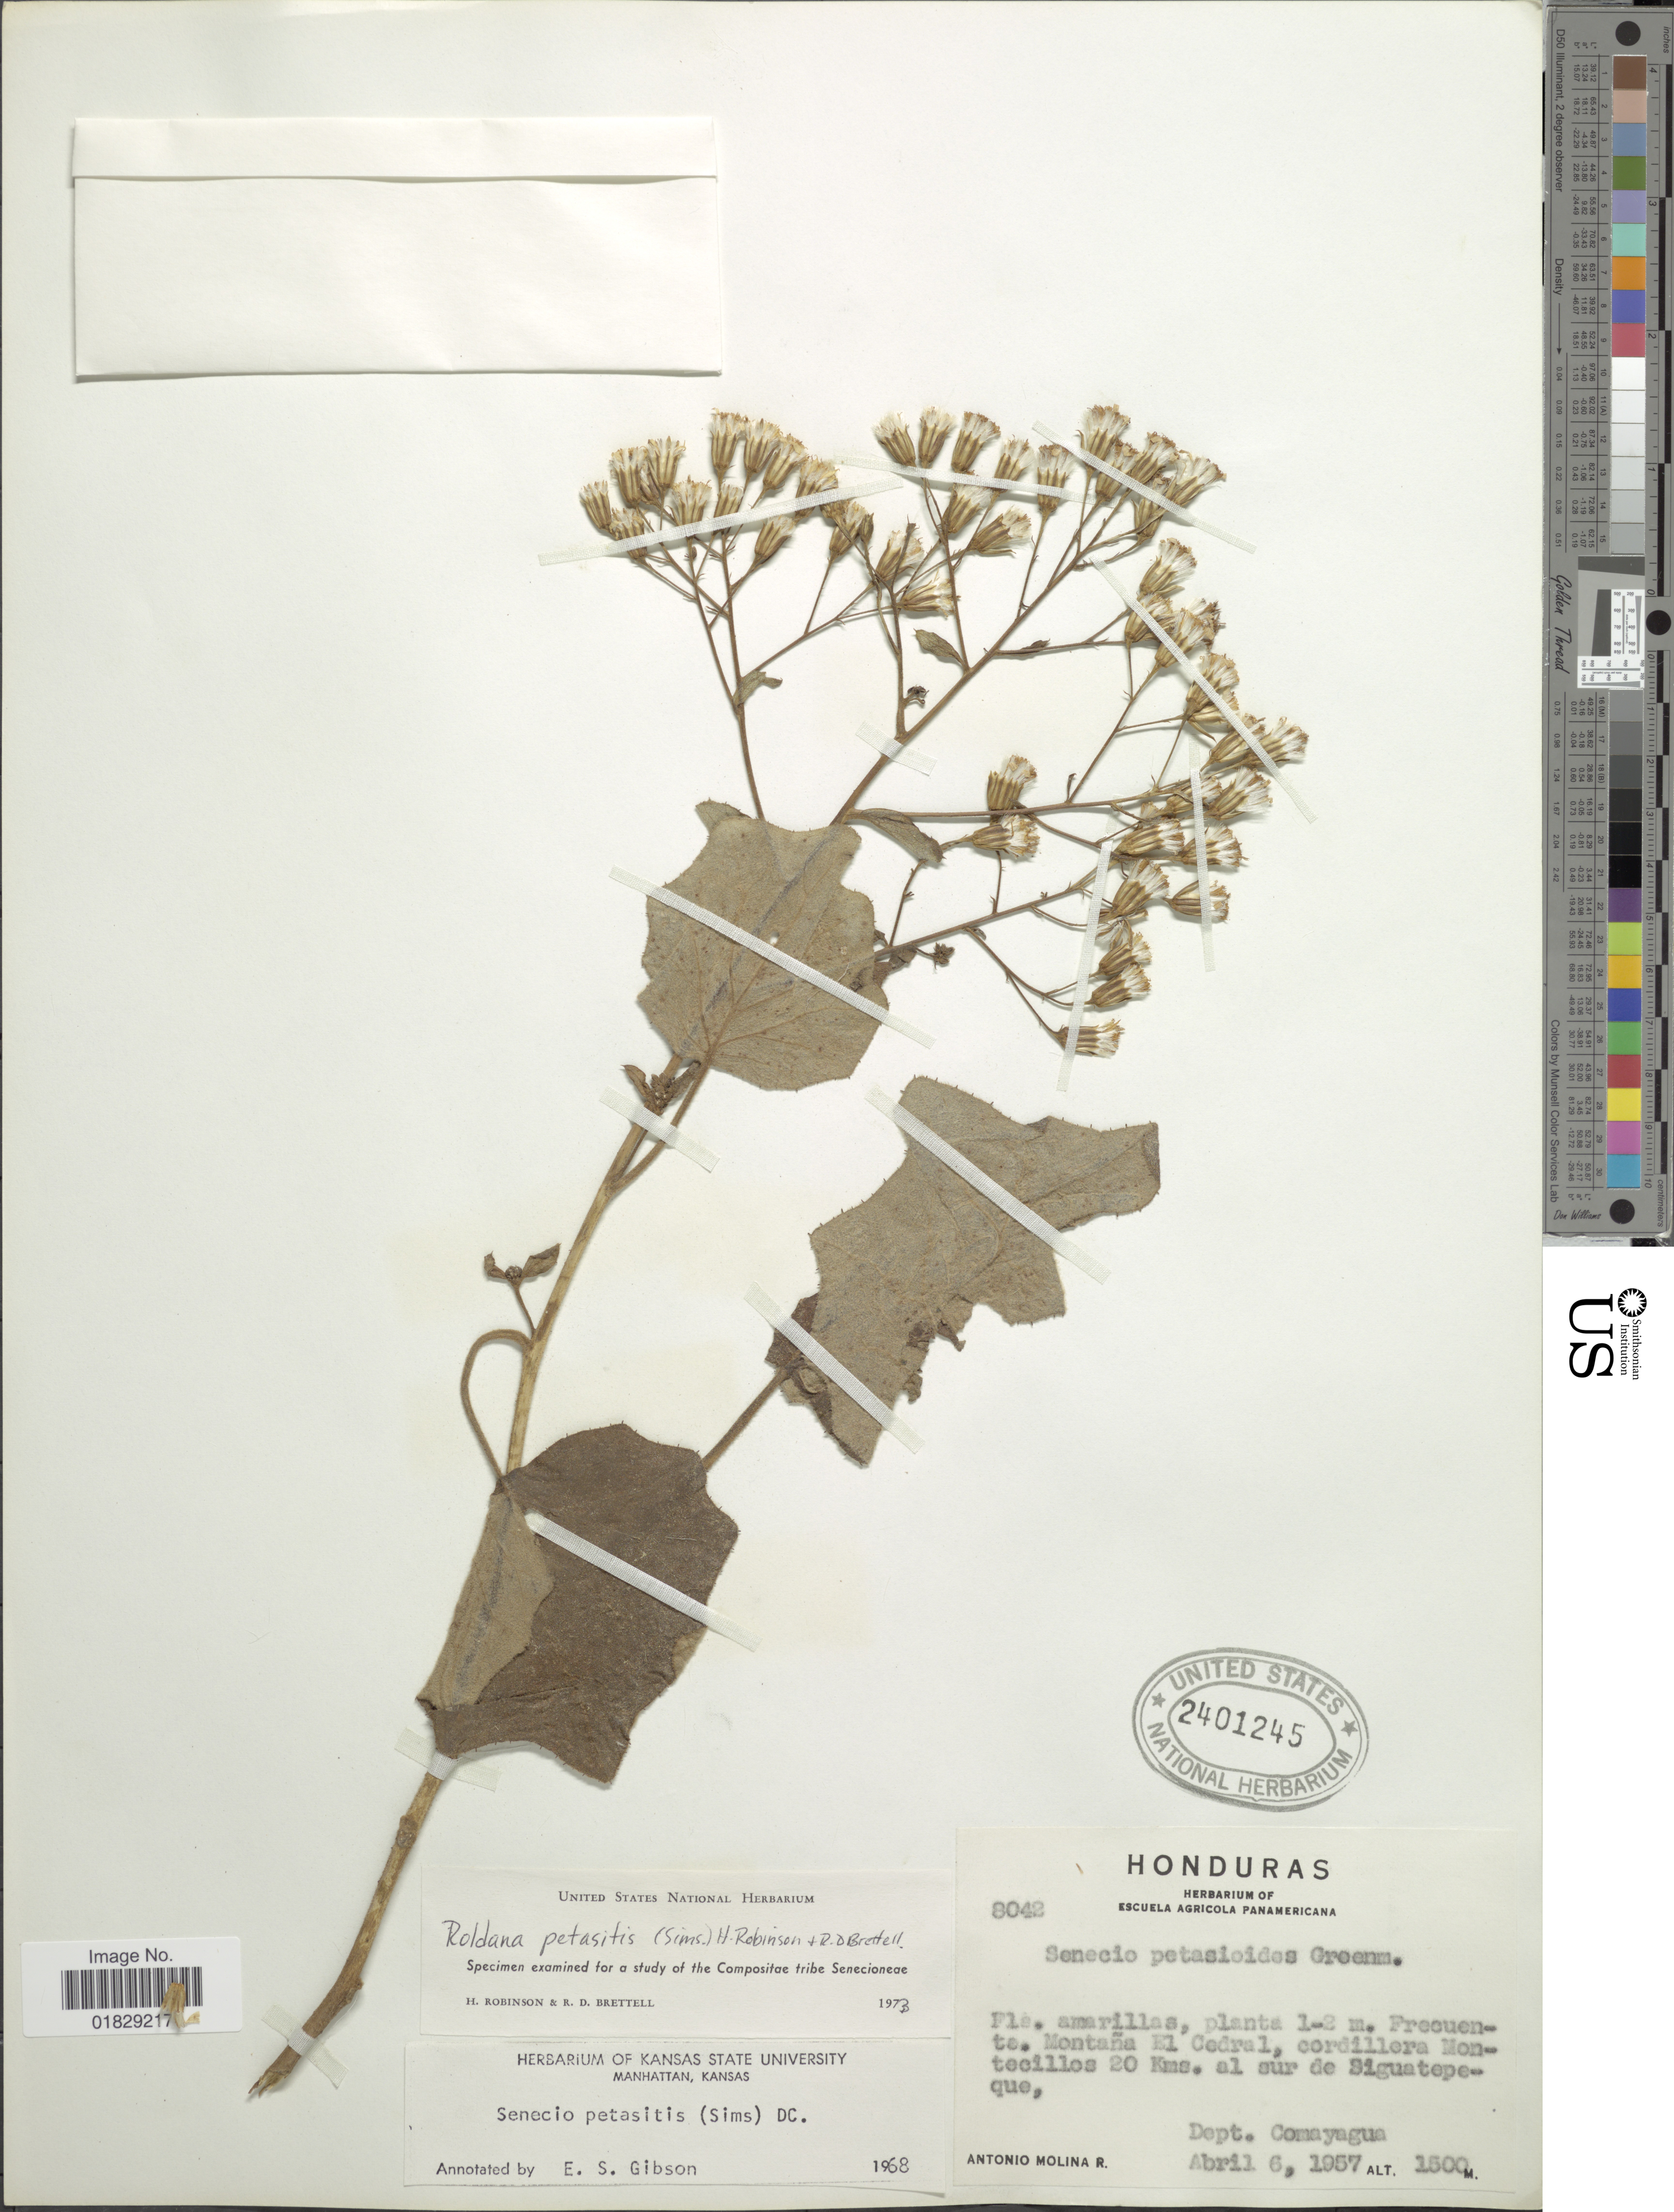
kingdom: Plantae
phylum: Tracheophyta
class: Magnoliopsida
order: Asterales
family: Asteraceae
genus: Roldana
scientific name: Roldana petasitis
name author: (Sims) H. Rob. & Brettell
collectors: A. Molina R.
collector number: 8042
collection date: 1957-04-06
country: Honduras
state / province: Comayagua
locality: Montaña El Cedral, cordillera Montecillos 20 Kms. al sur de Siguatepeque, Dept. Comayagua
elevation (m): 1500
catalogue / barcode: US 2401245